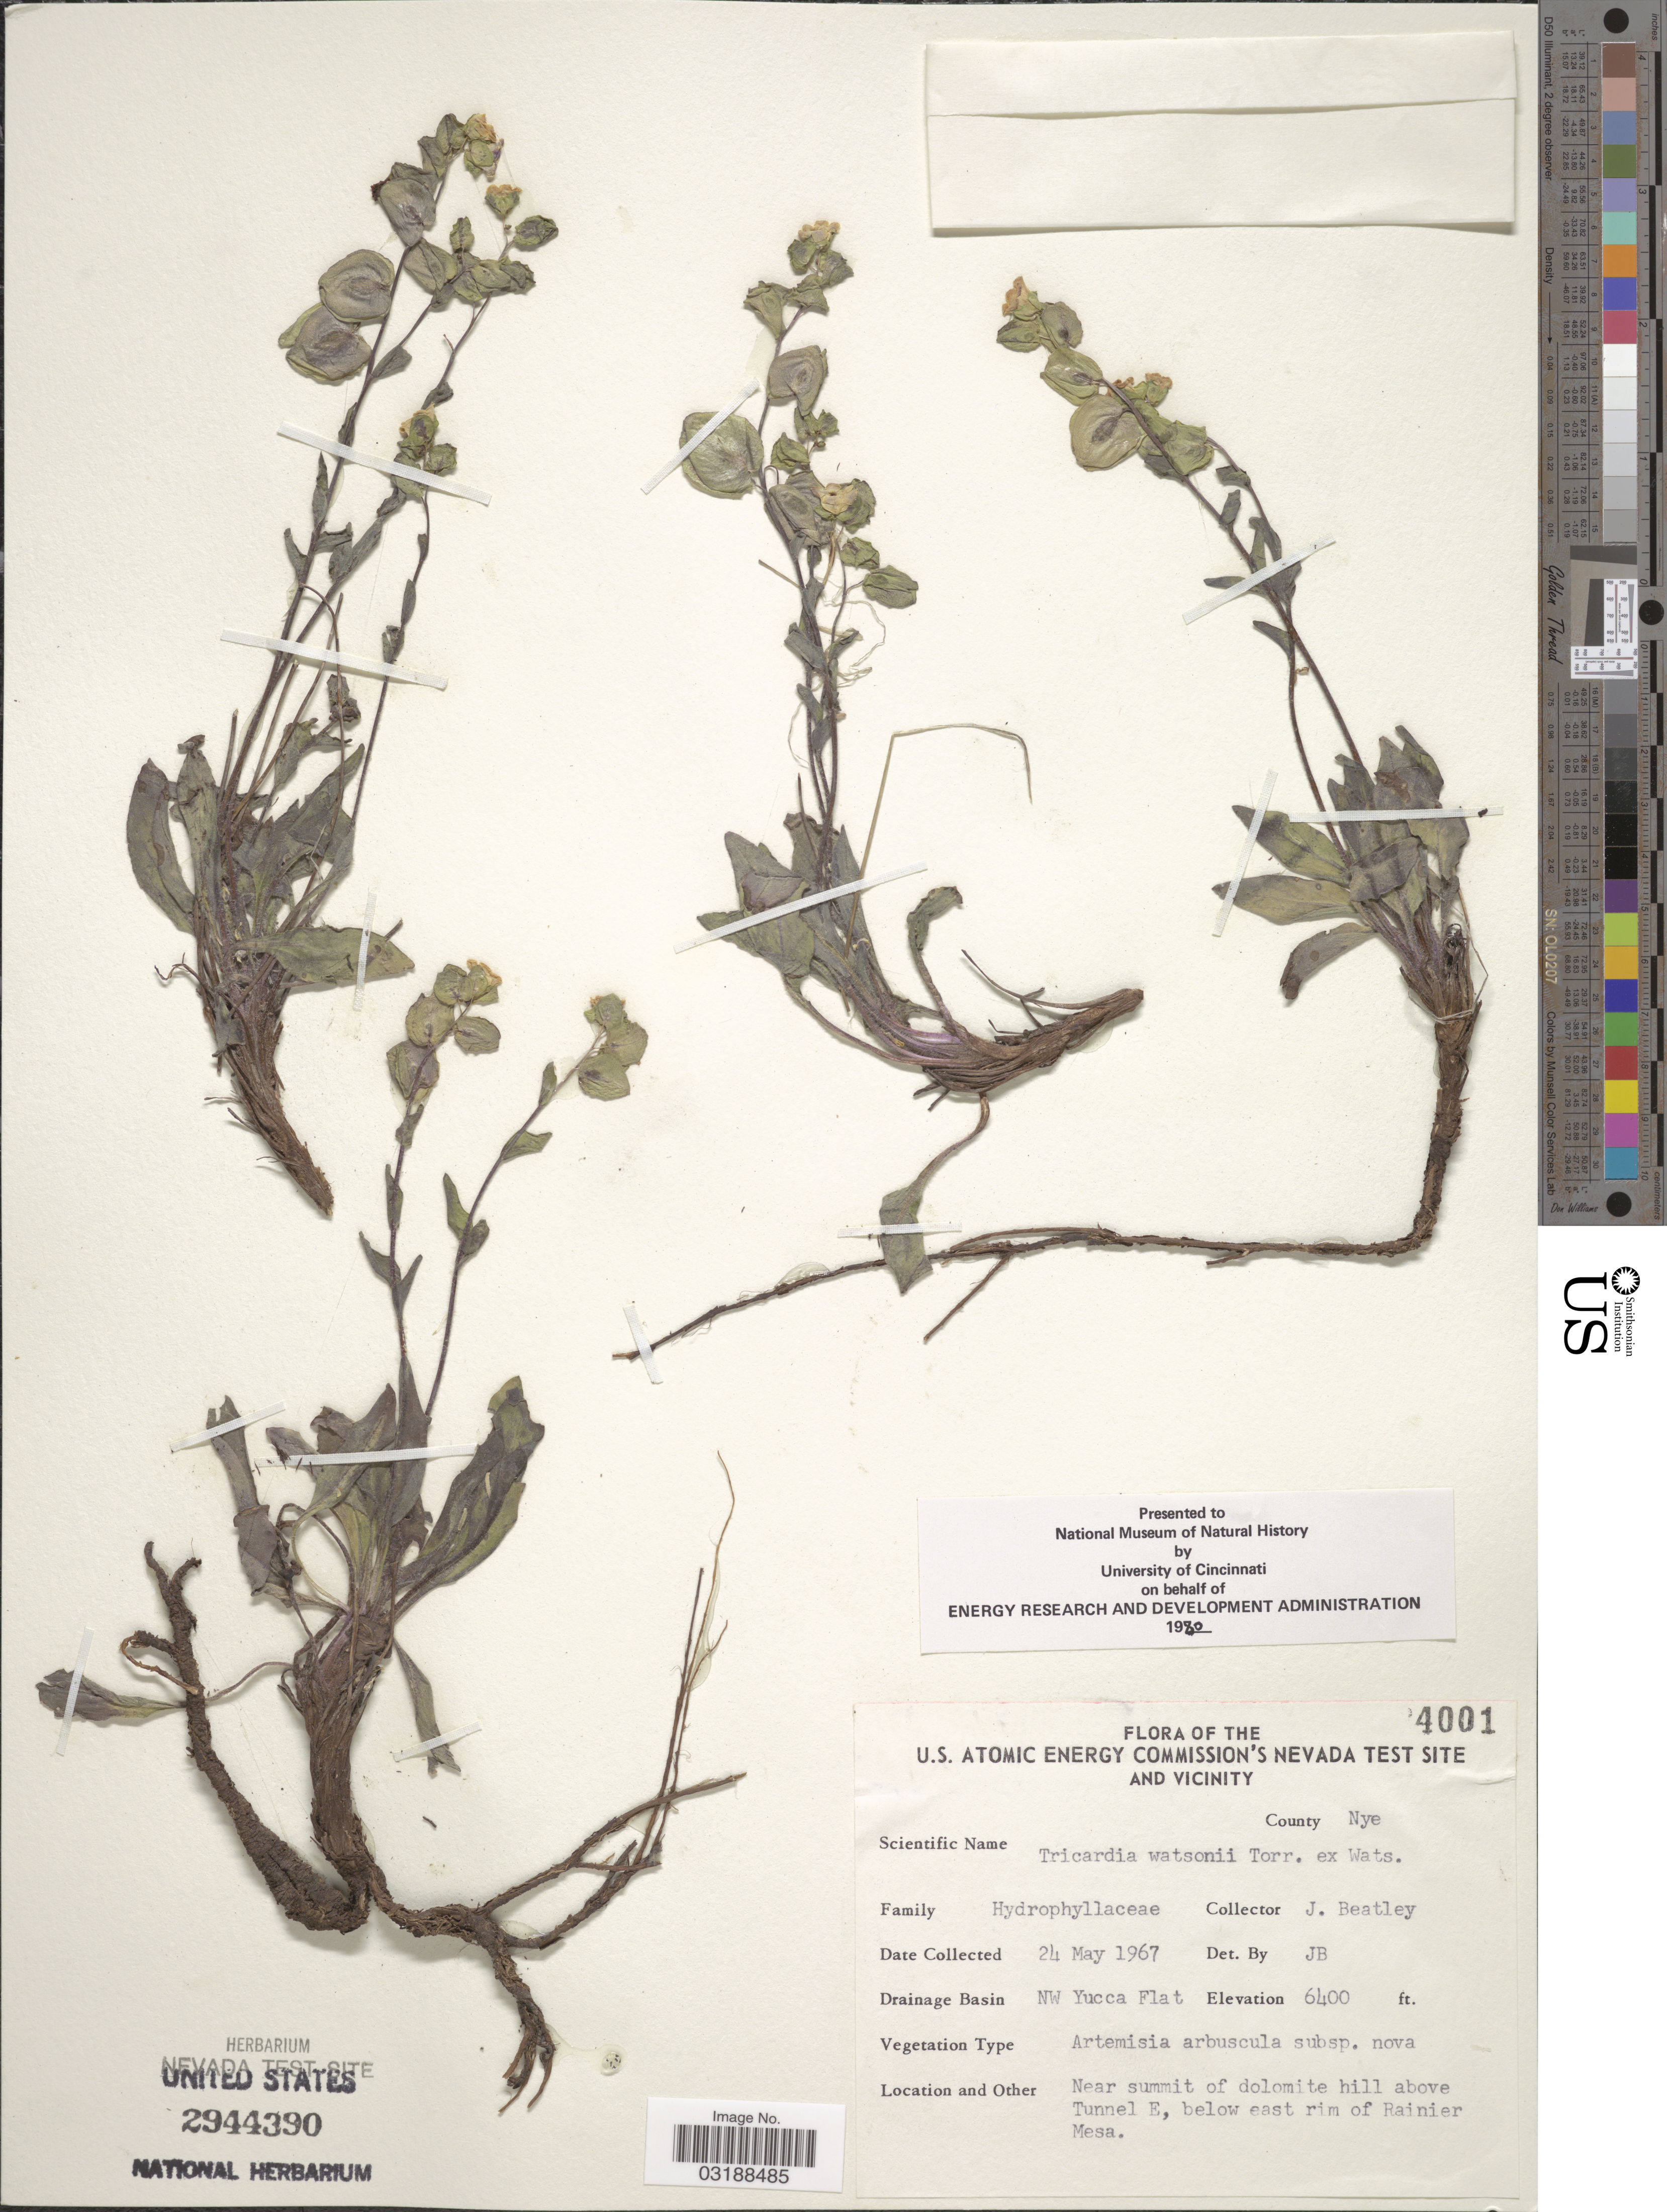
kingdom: Plantae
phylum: Tracheophyta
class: Magnoliopsida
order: Boraginales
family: Hydrophyllaceae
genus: Tricardia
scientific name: Tricardia watsonii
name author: Torr. ex S. Watson in C. King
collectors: J. C. Beatley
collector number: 4001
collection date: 1967-05-24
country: United States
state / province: Nevada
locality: U.S. Atomic Energy Commission's Nevada Test Site and Vicinity, County Nye, Drainage Basin NW Yucca Flat, Near summit of dolomite hill above Tunnel E, below east rim of Rainier Mesa.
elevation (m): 1951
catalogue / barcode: US 2944390